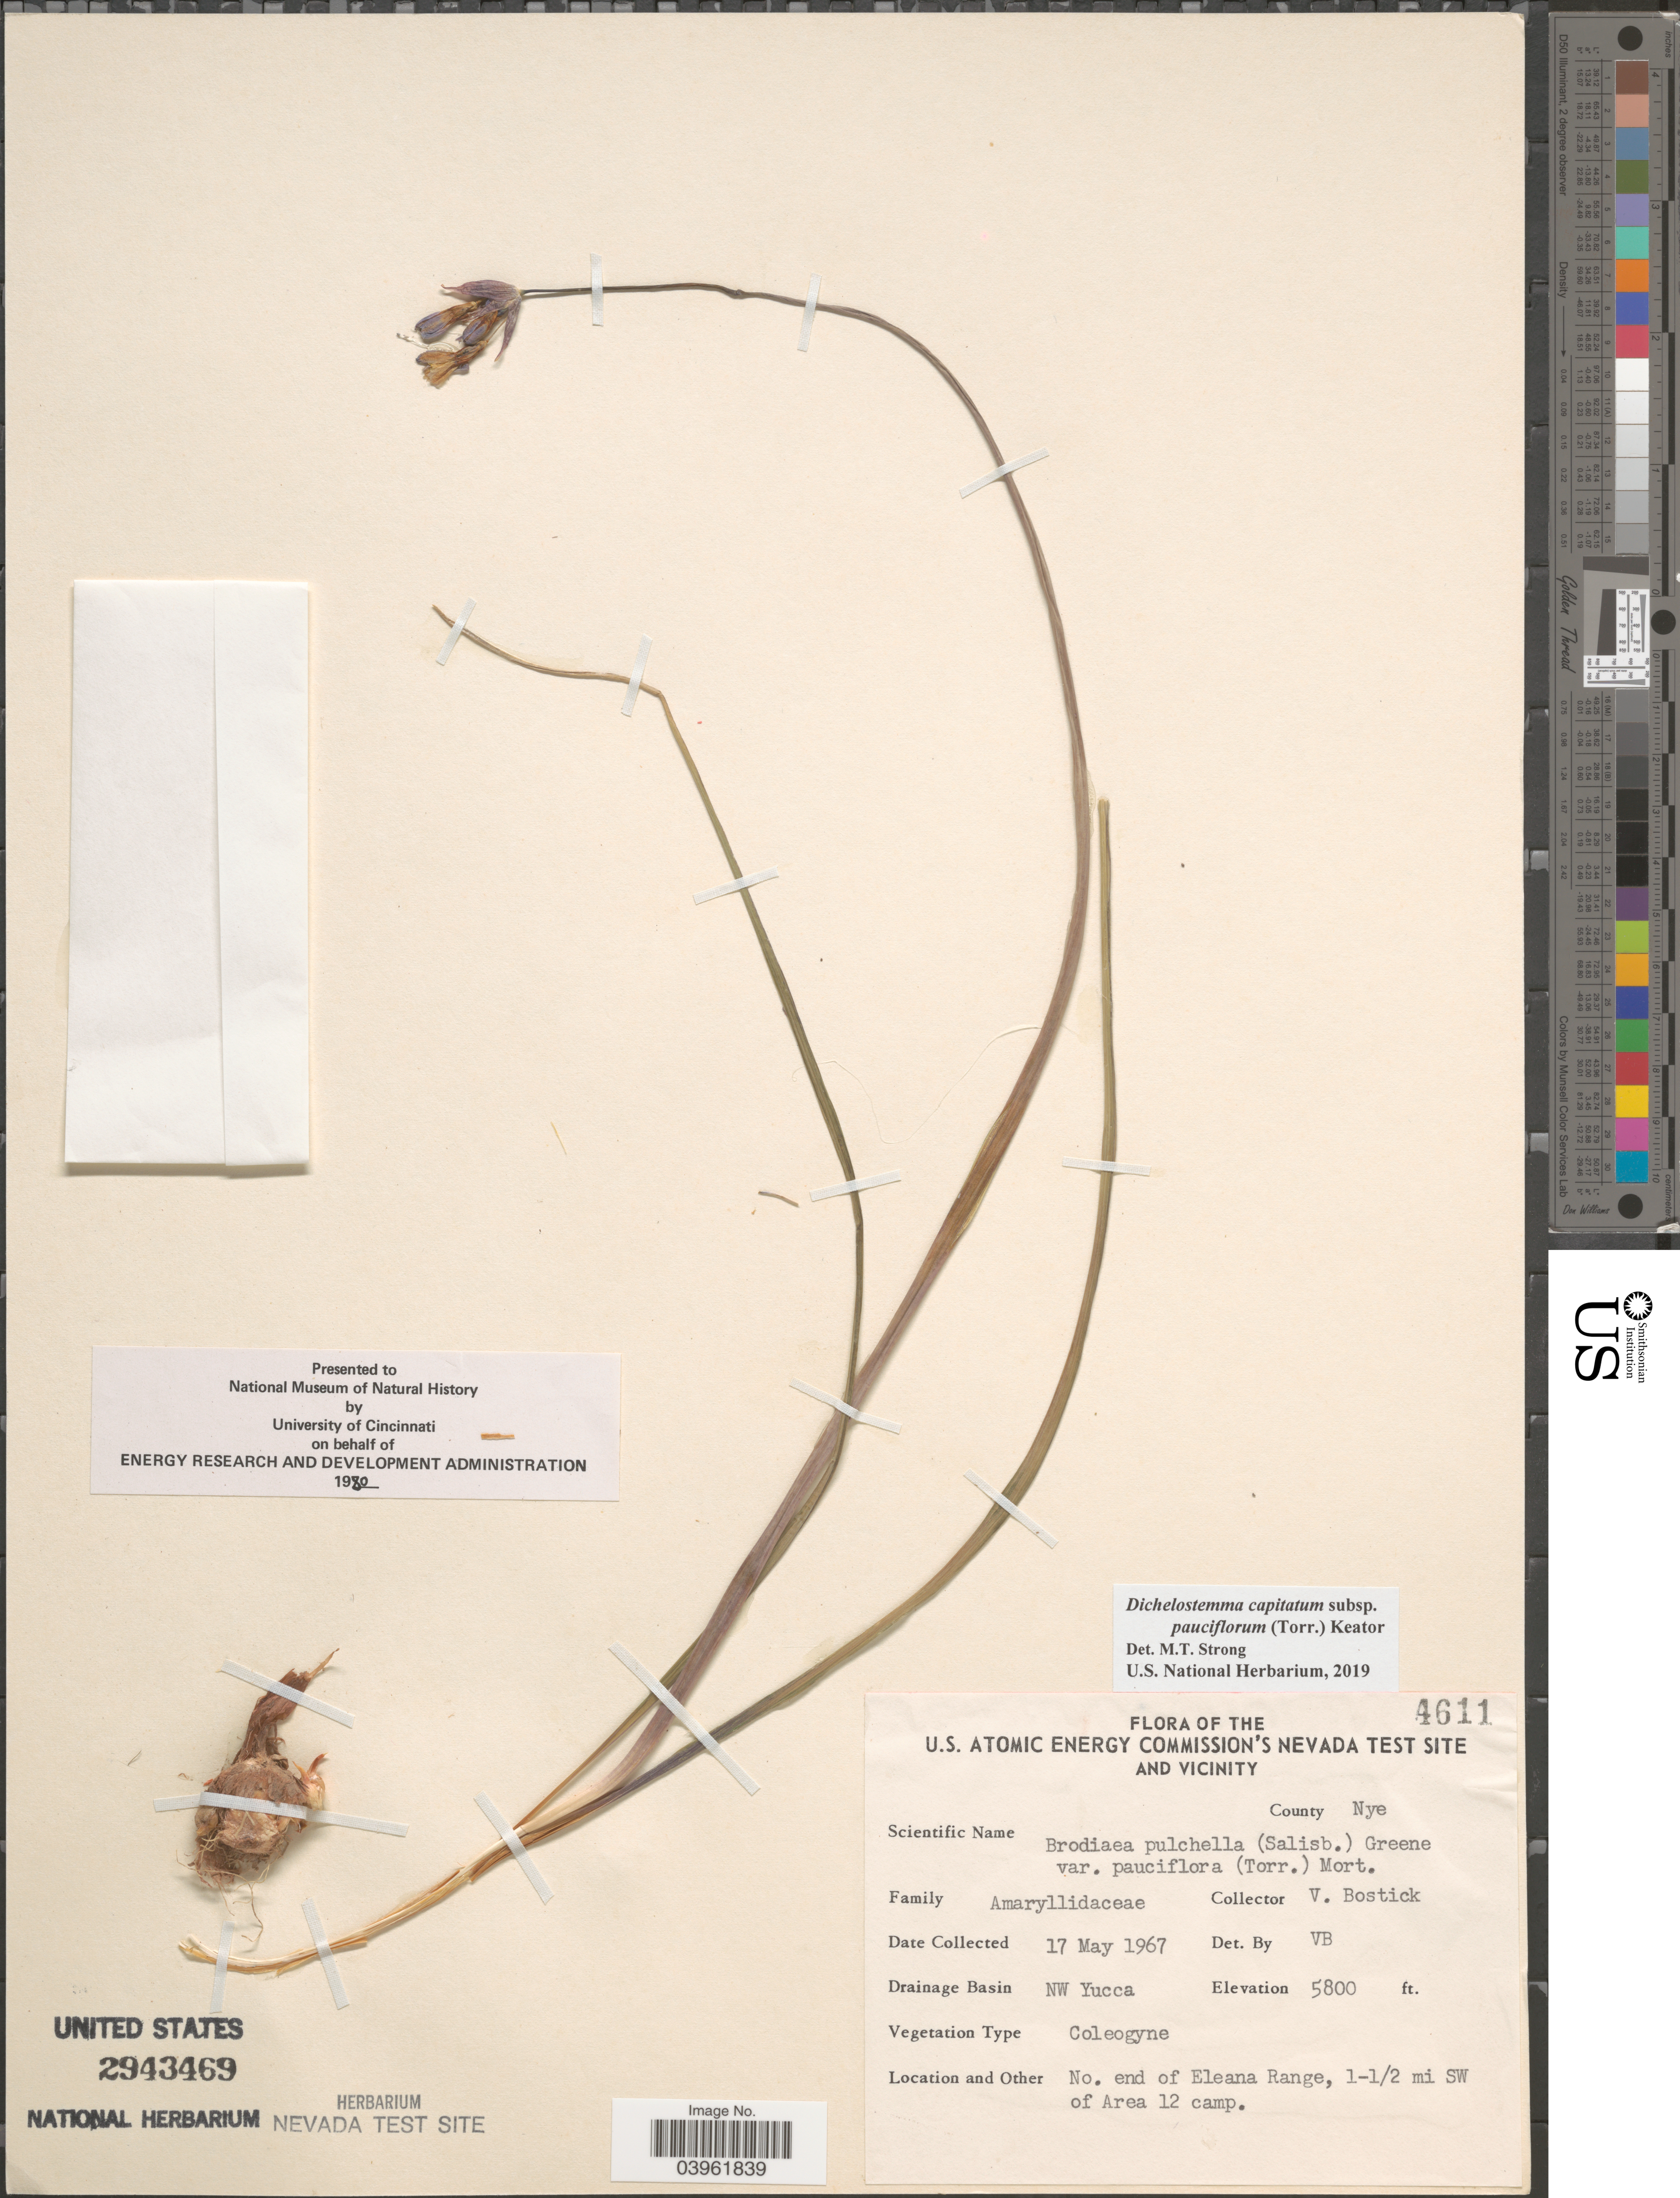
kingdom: Plantae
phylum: Tracheophyta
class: Liliopsida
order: Asparagales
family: Asparagaceae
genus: Dichelostemma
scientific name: Dichelostemma capitatum subsp. pauciflorum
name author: (Torr.) Keator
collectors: V. Bostick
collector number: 4611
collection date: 1967-05-17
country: United States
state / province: Nevada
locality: U.S. Atomic Energy Commission's Nevada Test Site and vicinity. County Nye. Drainage Basin NW Yucca. No. end of Eleana Range, 1-½ mi SW of Area 12 camp.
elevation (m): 1768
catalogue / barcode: US 2943469